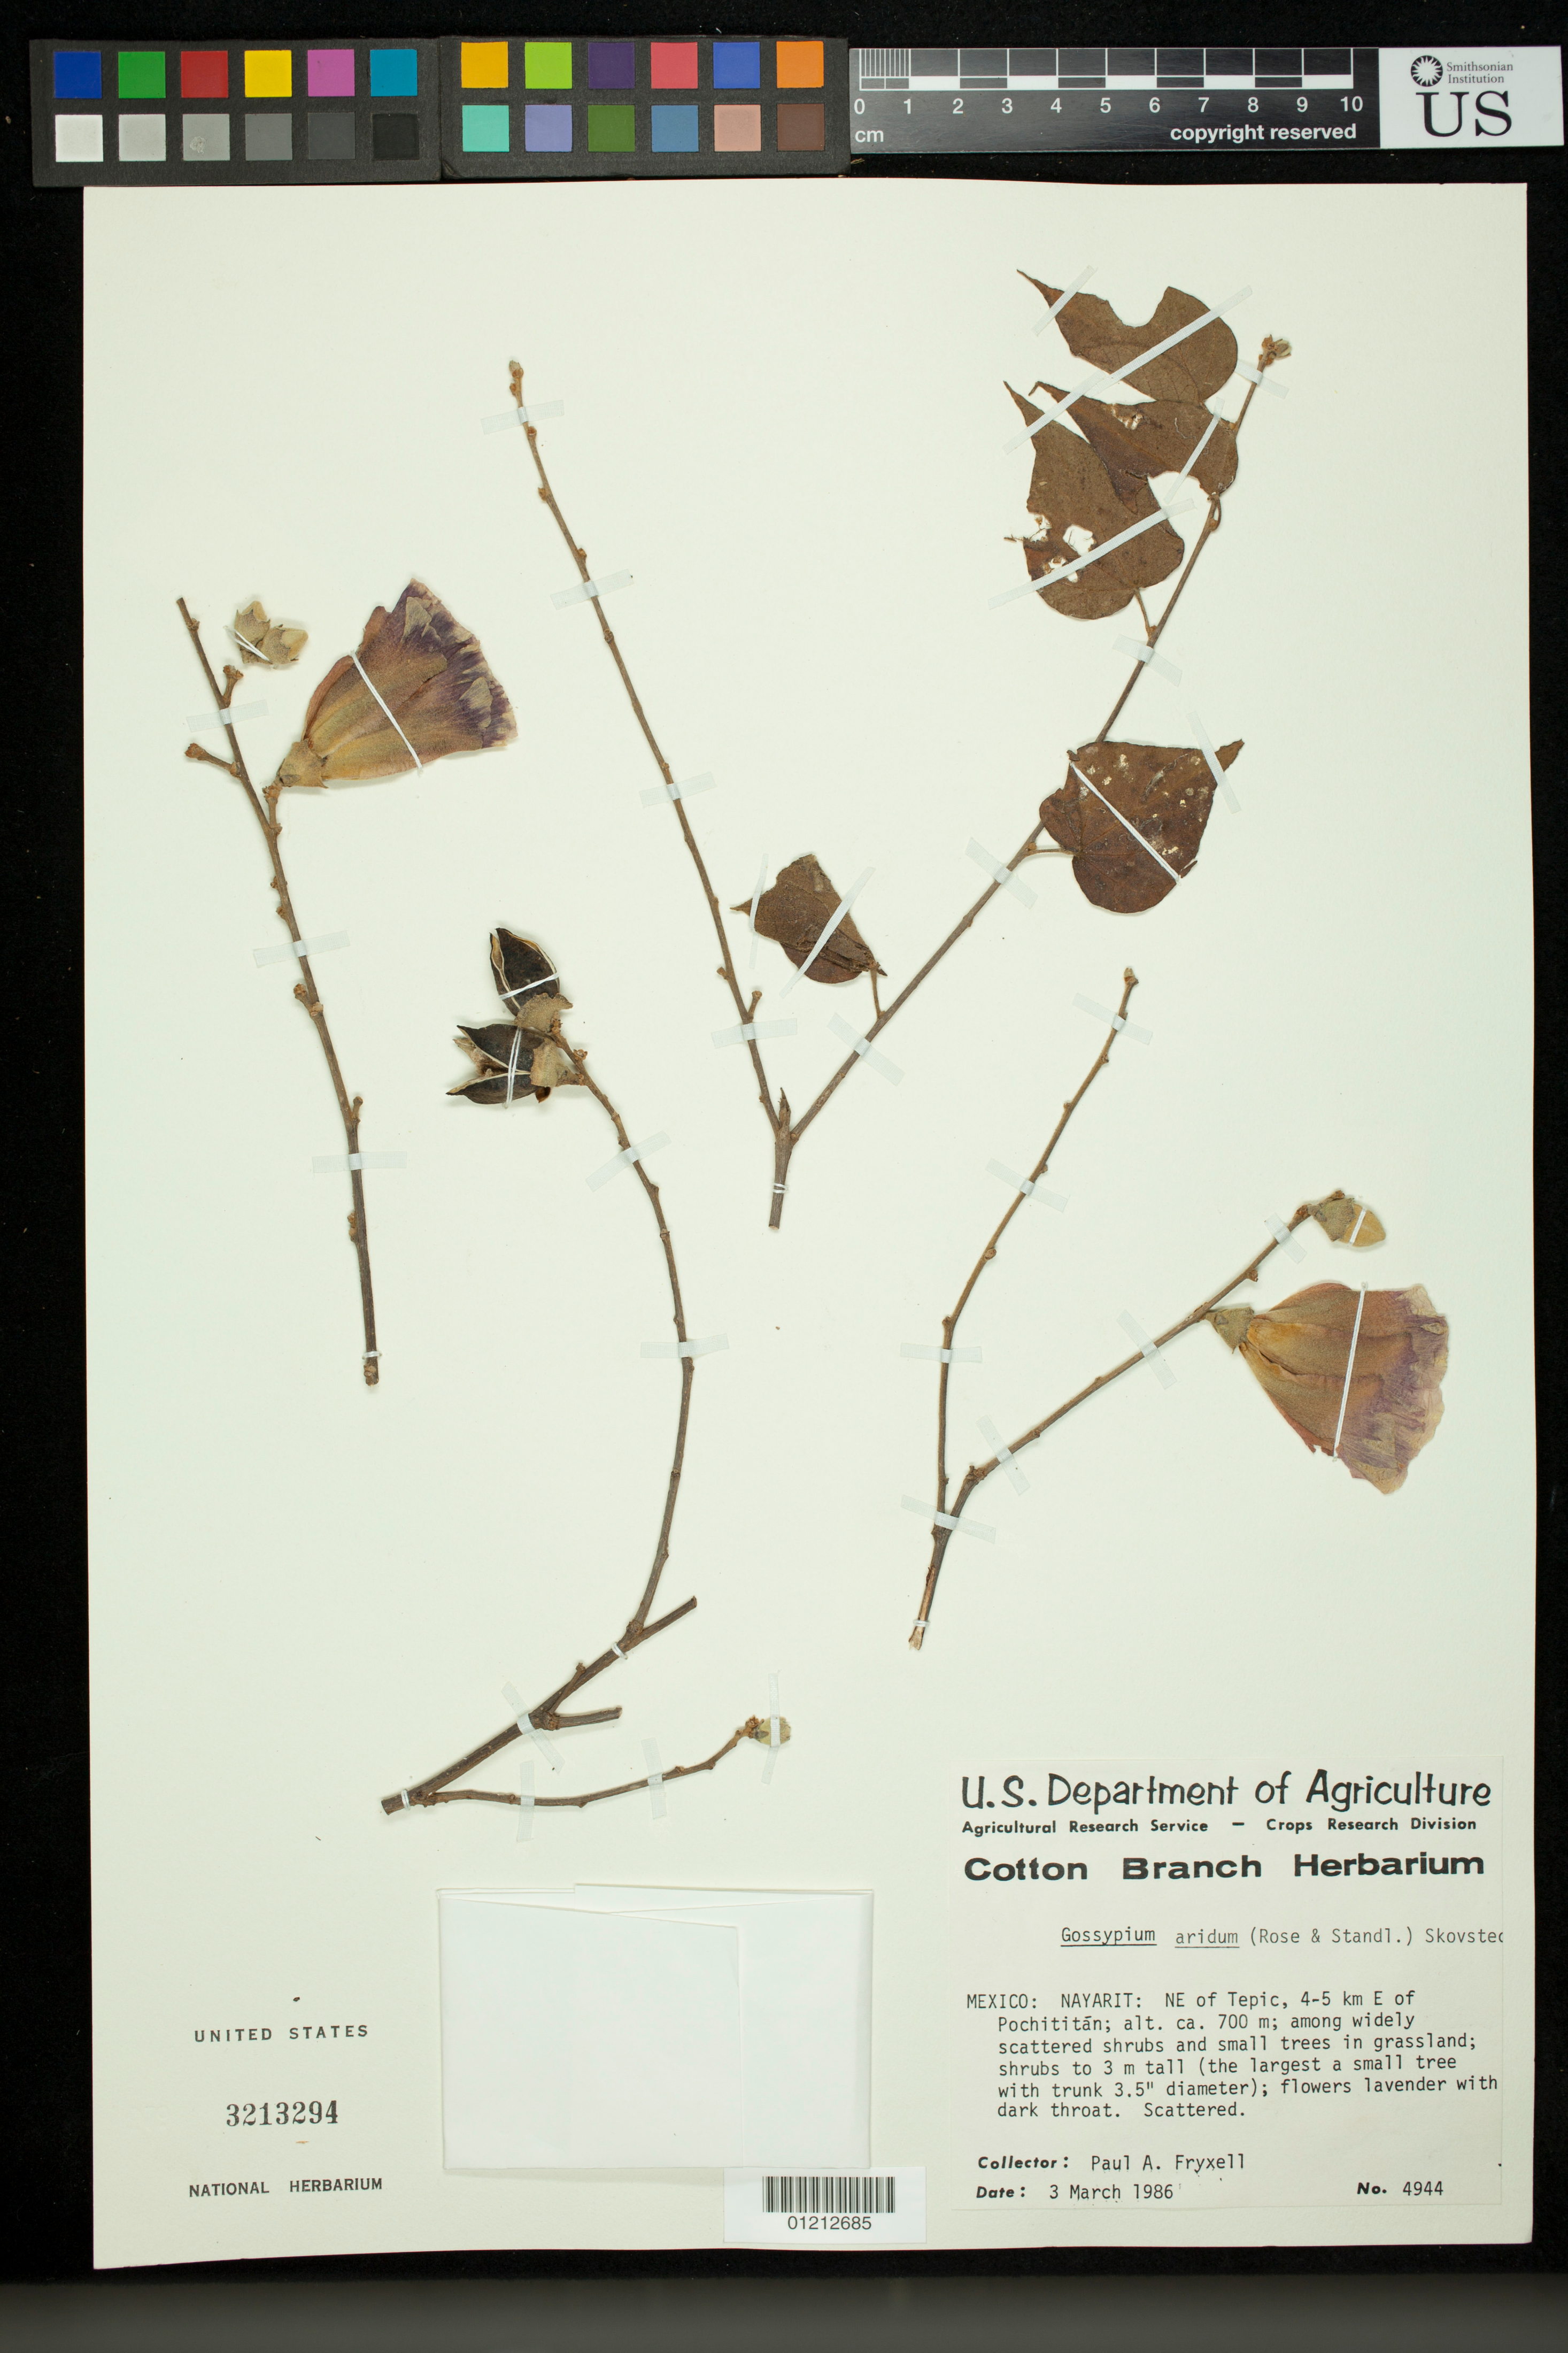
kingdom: Plantae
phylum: Tracheophyta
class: Magnoliopsida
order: Malvales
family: Malvaceae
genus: Gossypium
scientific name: Gossypium aridum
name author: (Rose & Standl.) Skovsted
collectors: P. A. Fryxell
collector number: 4944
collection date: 1986-03-03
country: Mexico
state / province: Nayarit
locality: NE of Tepic, 4-5 km E of Pochititan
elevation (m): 700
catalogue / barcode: US 3213294